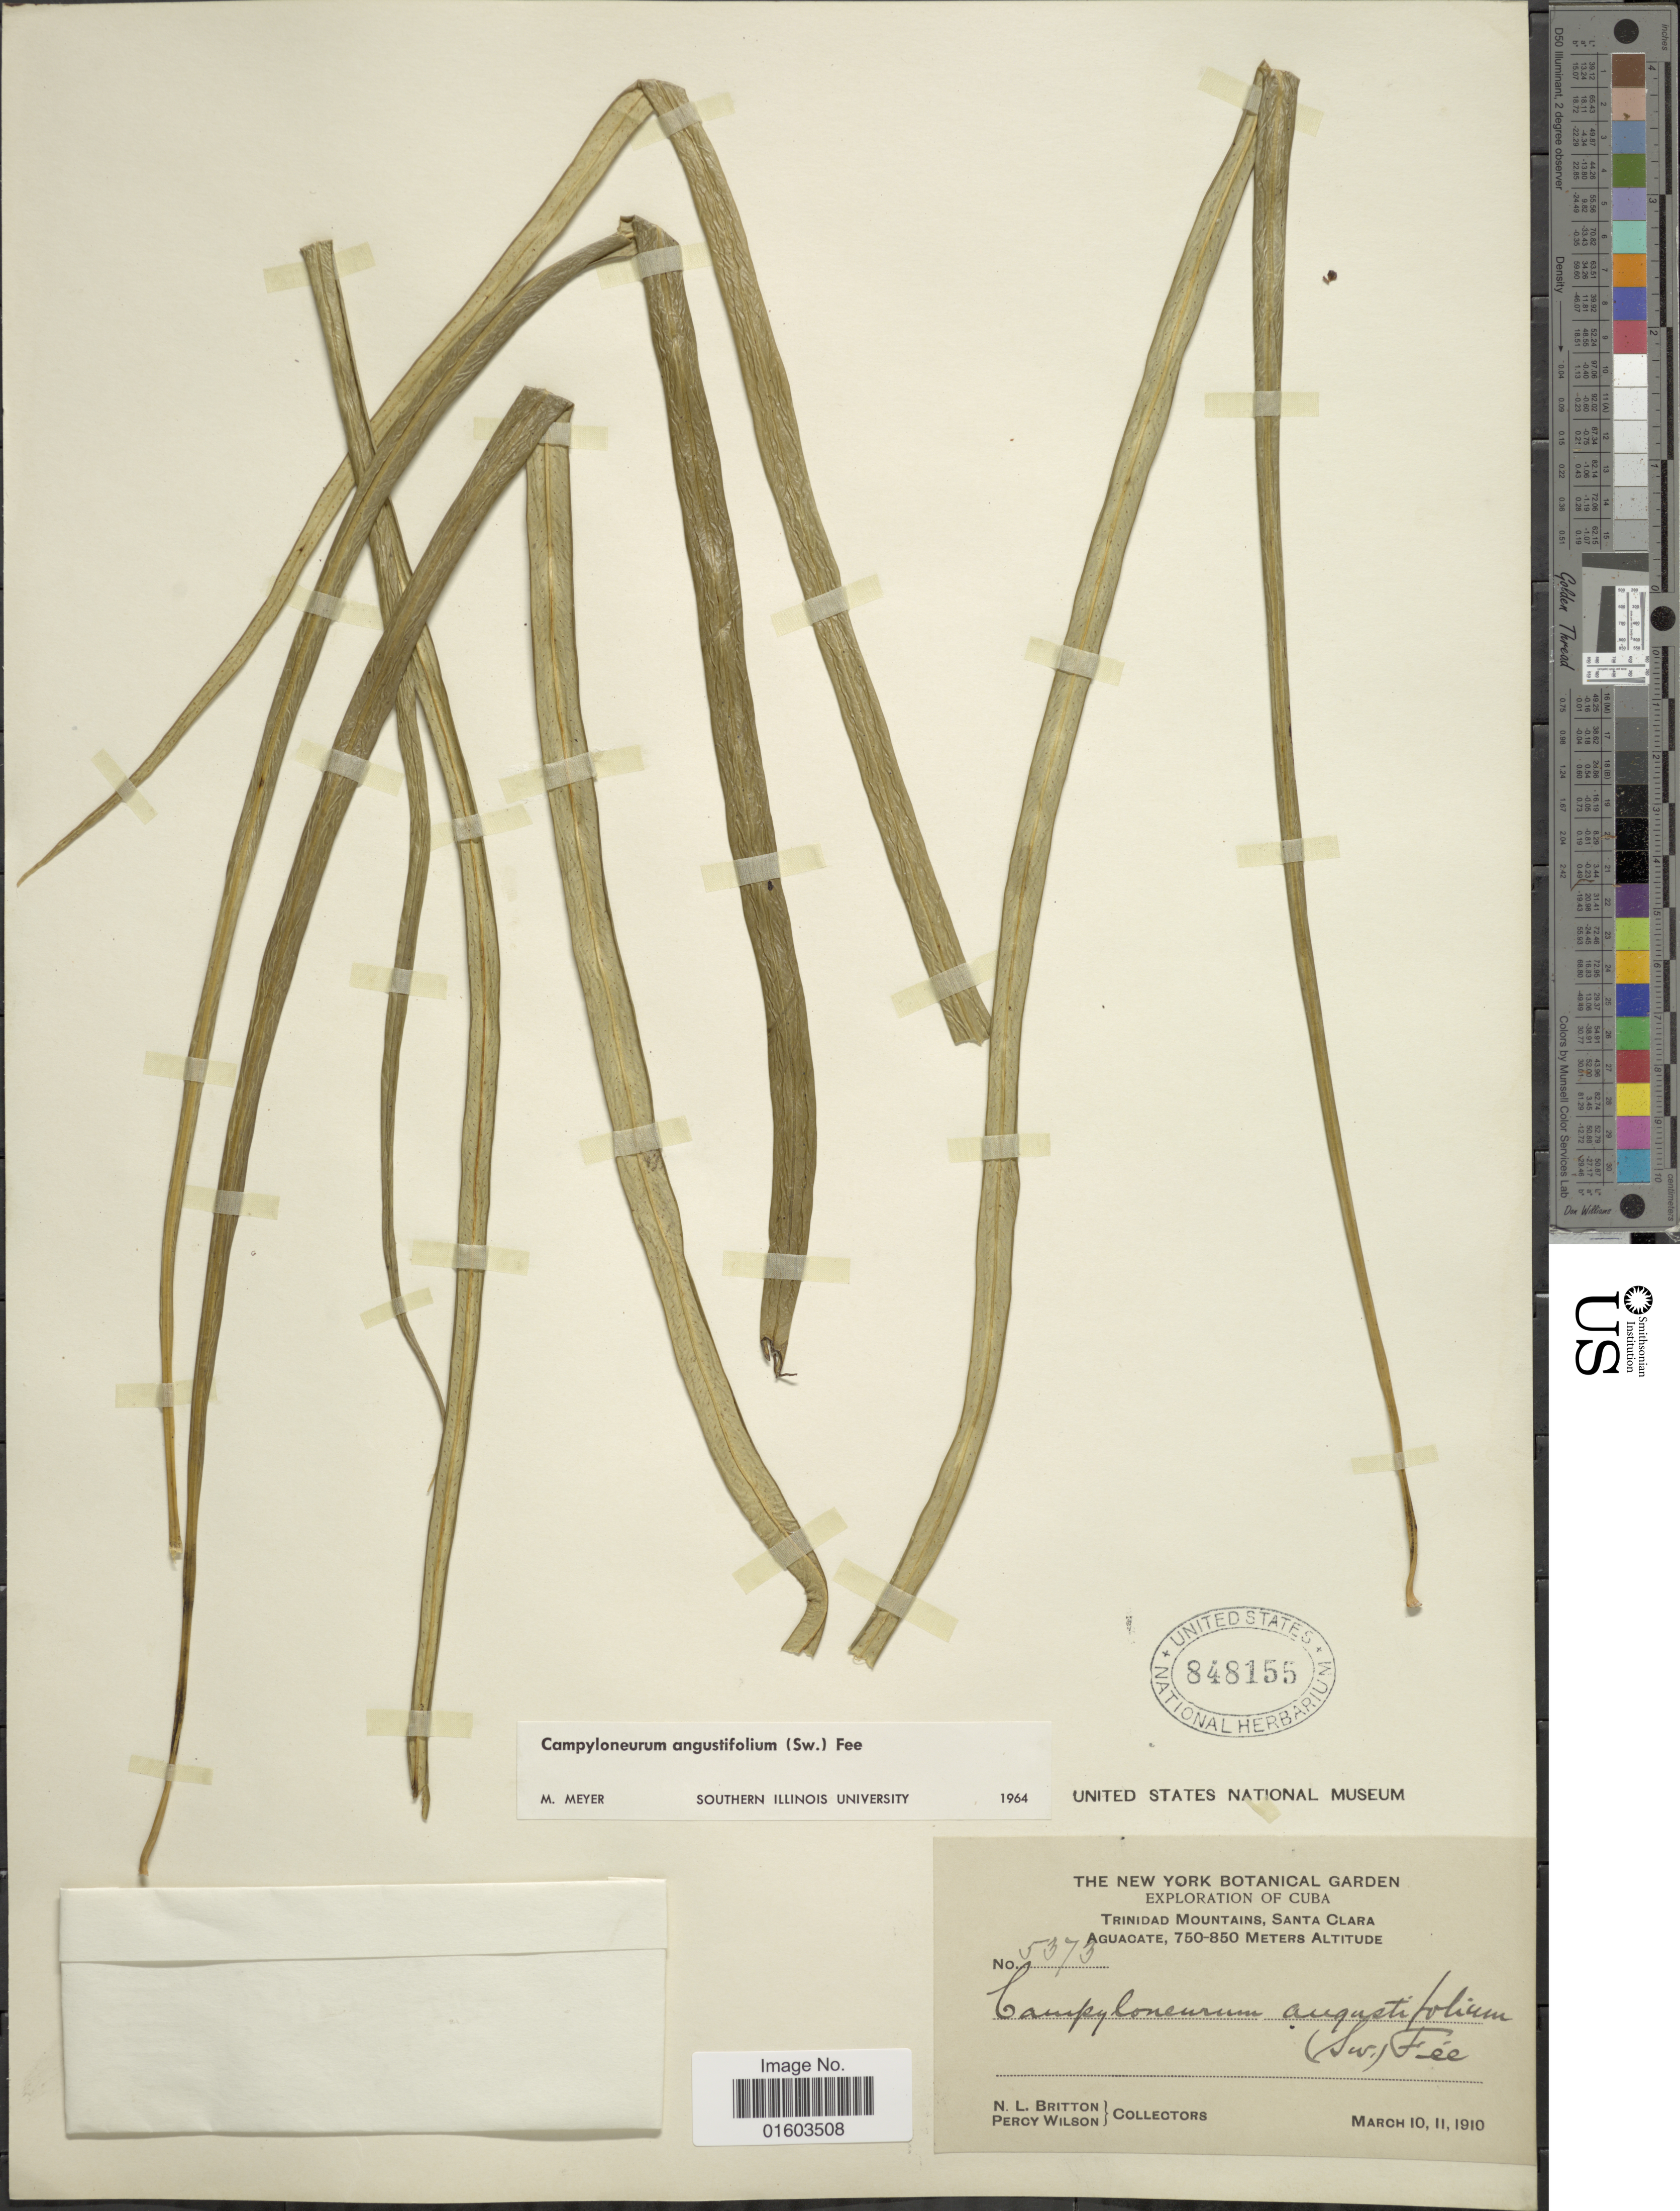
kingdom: Plantae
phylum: Tracheophyta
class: Polypodiopsida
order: Polypodiales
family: Polypodiaceae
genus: Campyloneurum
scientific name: Campyloneurum angustifolium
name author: (Sw.) Fée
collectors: N. Britton & P. Wilson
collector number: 5373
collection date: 1910-03-10/1910-03-11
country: Cuba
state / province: Las Villas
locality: Trinidad Mountains, Santa Clara, Aguacate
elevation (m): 750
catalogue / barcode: US 848155